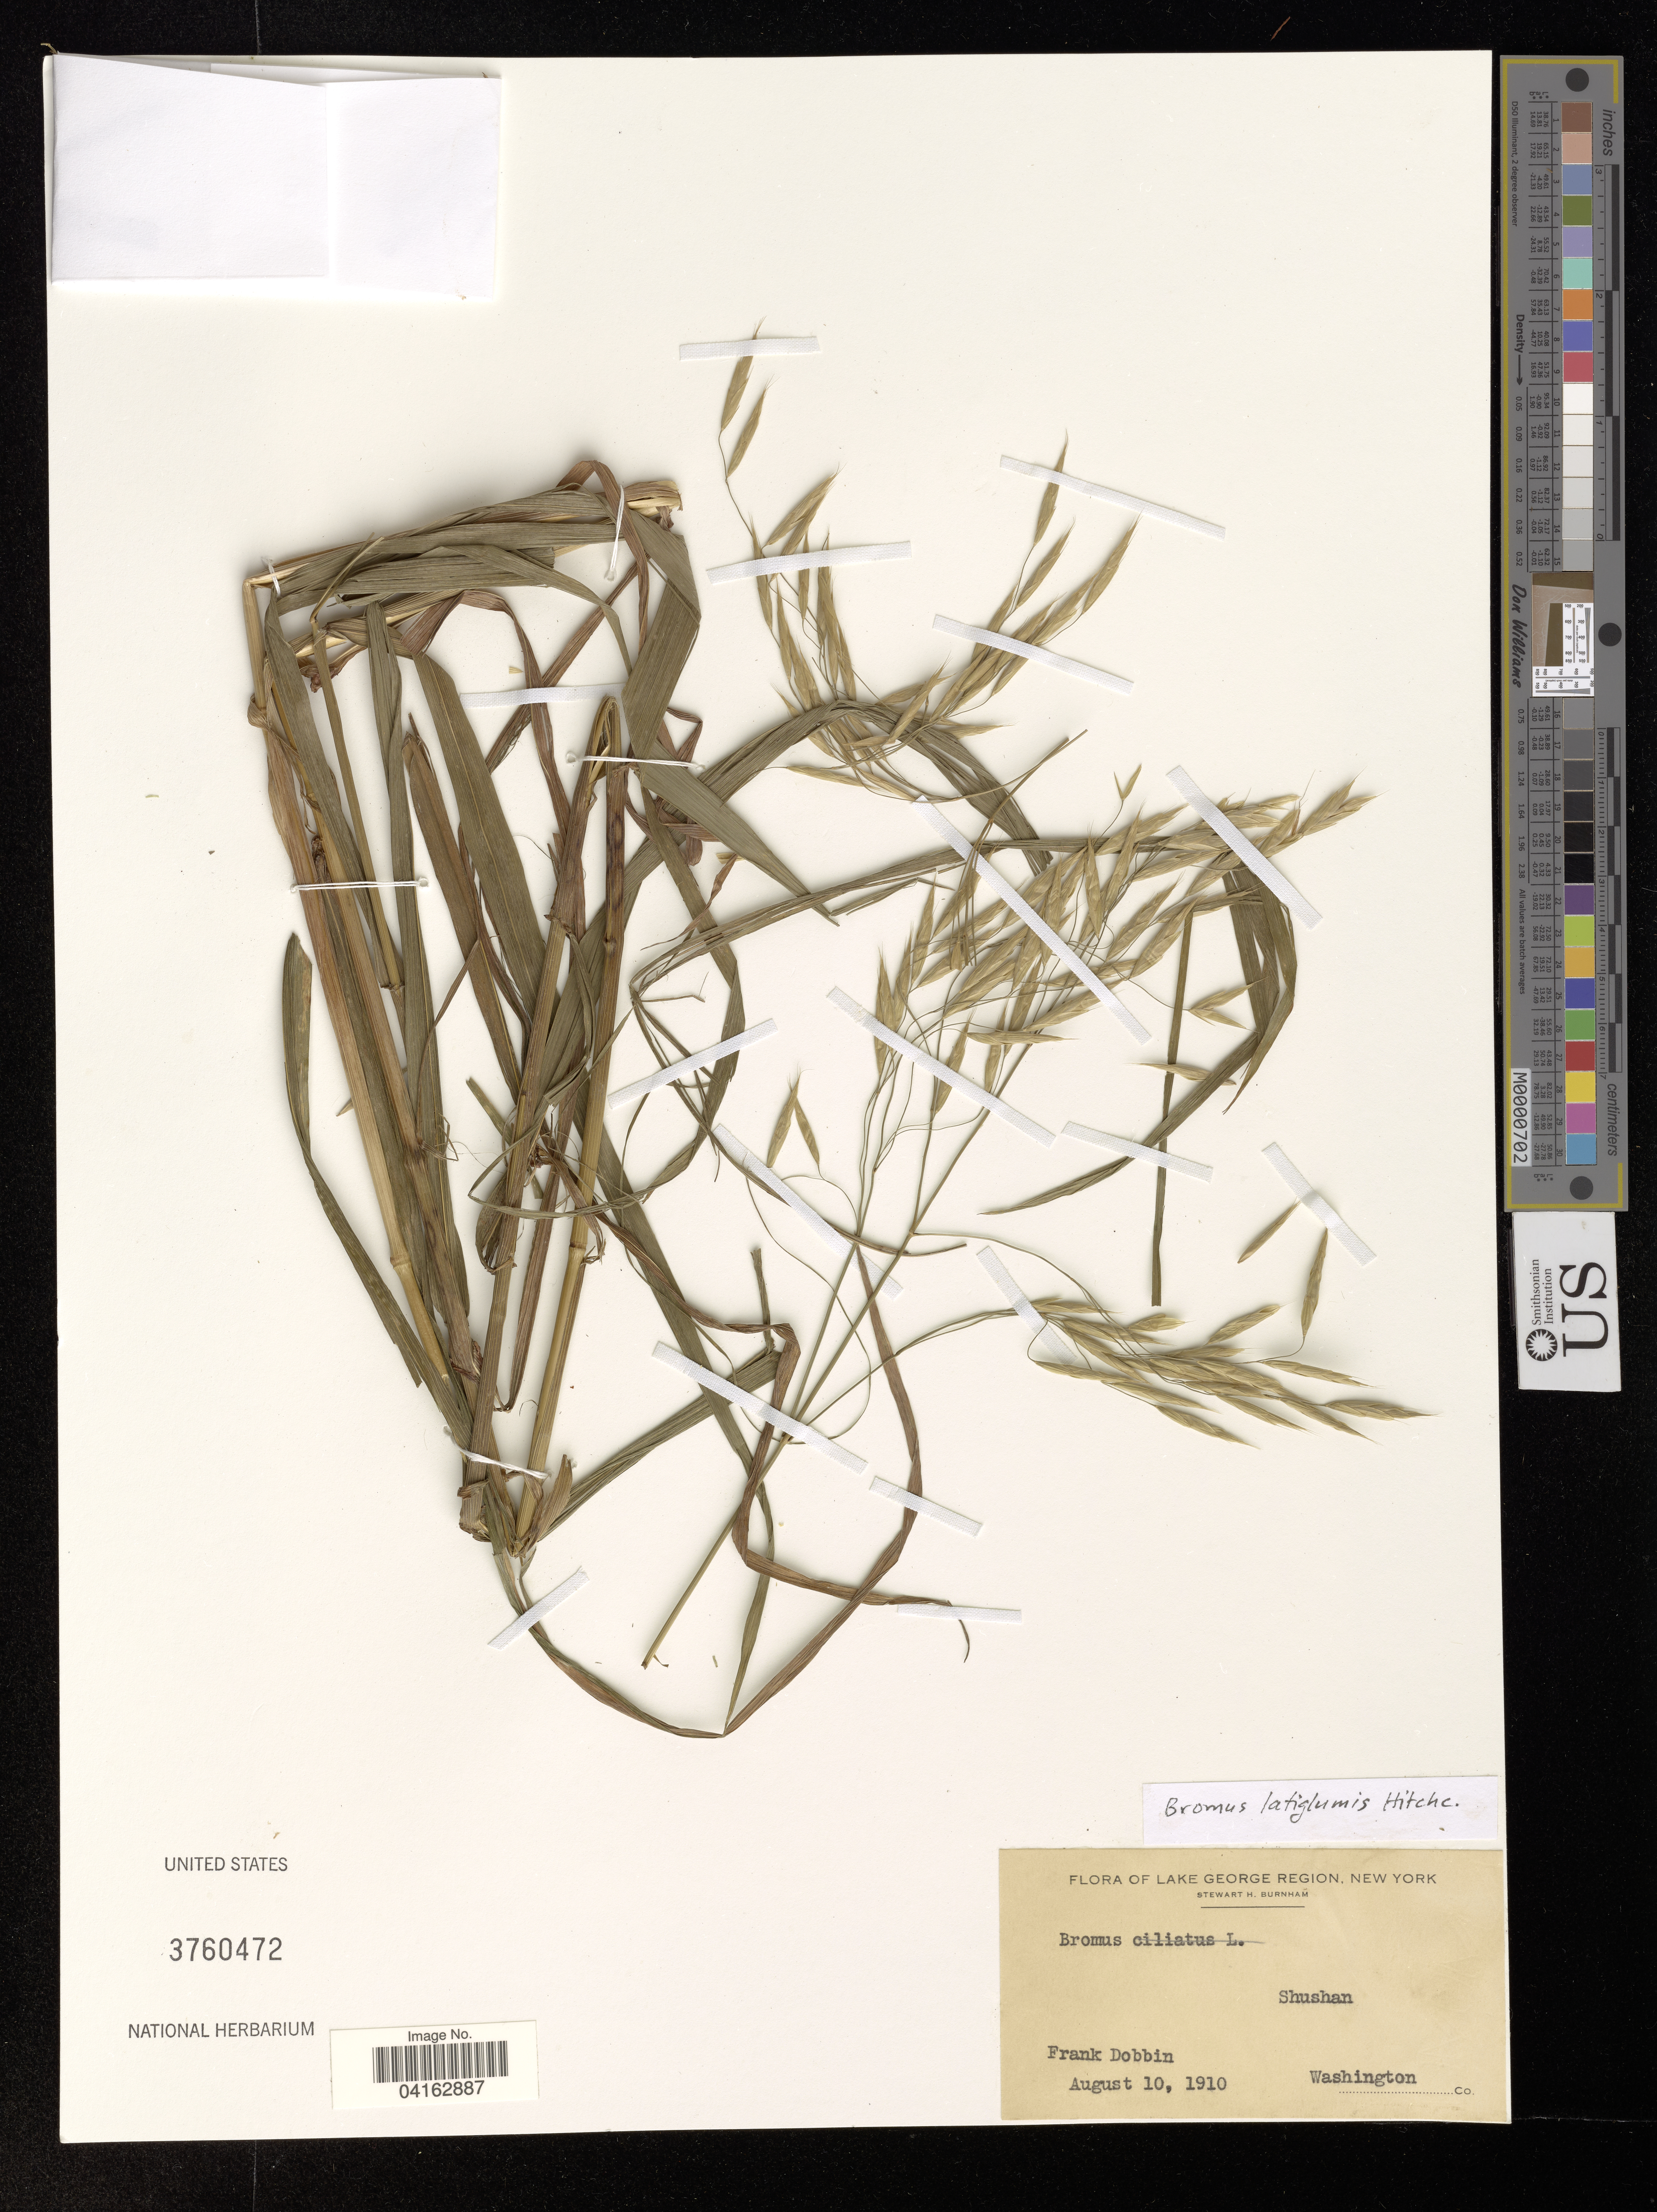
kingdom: Plantae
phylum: Tracheophyta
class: Liliopsida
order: Poales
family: Poaceae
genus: Bromus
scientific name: Bromus latiglumis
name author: (Scribn. ex Shear) Hitchc.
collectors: S. Burnham & F. Dobbin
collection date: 1910-08-10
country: United States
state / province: New York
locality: Lake George Region. Shushan. Washington Co.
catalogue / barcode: US 3760472